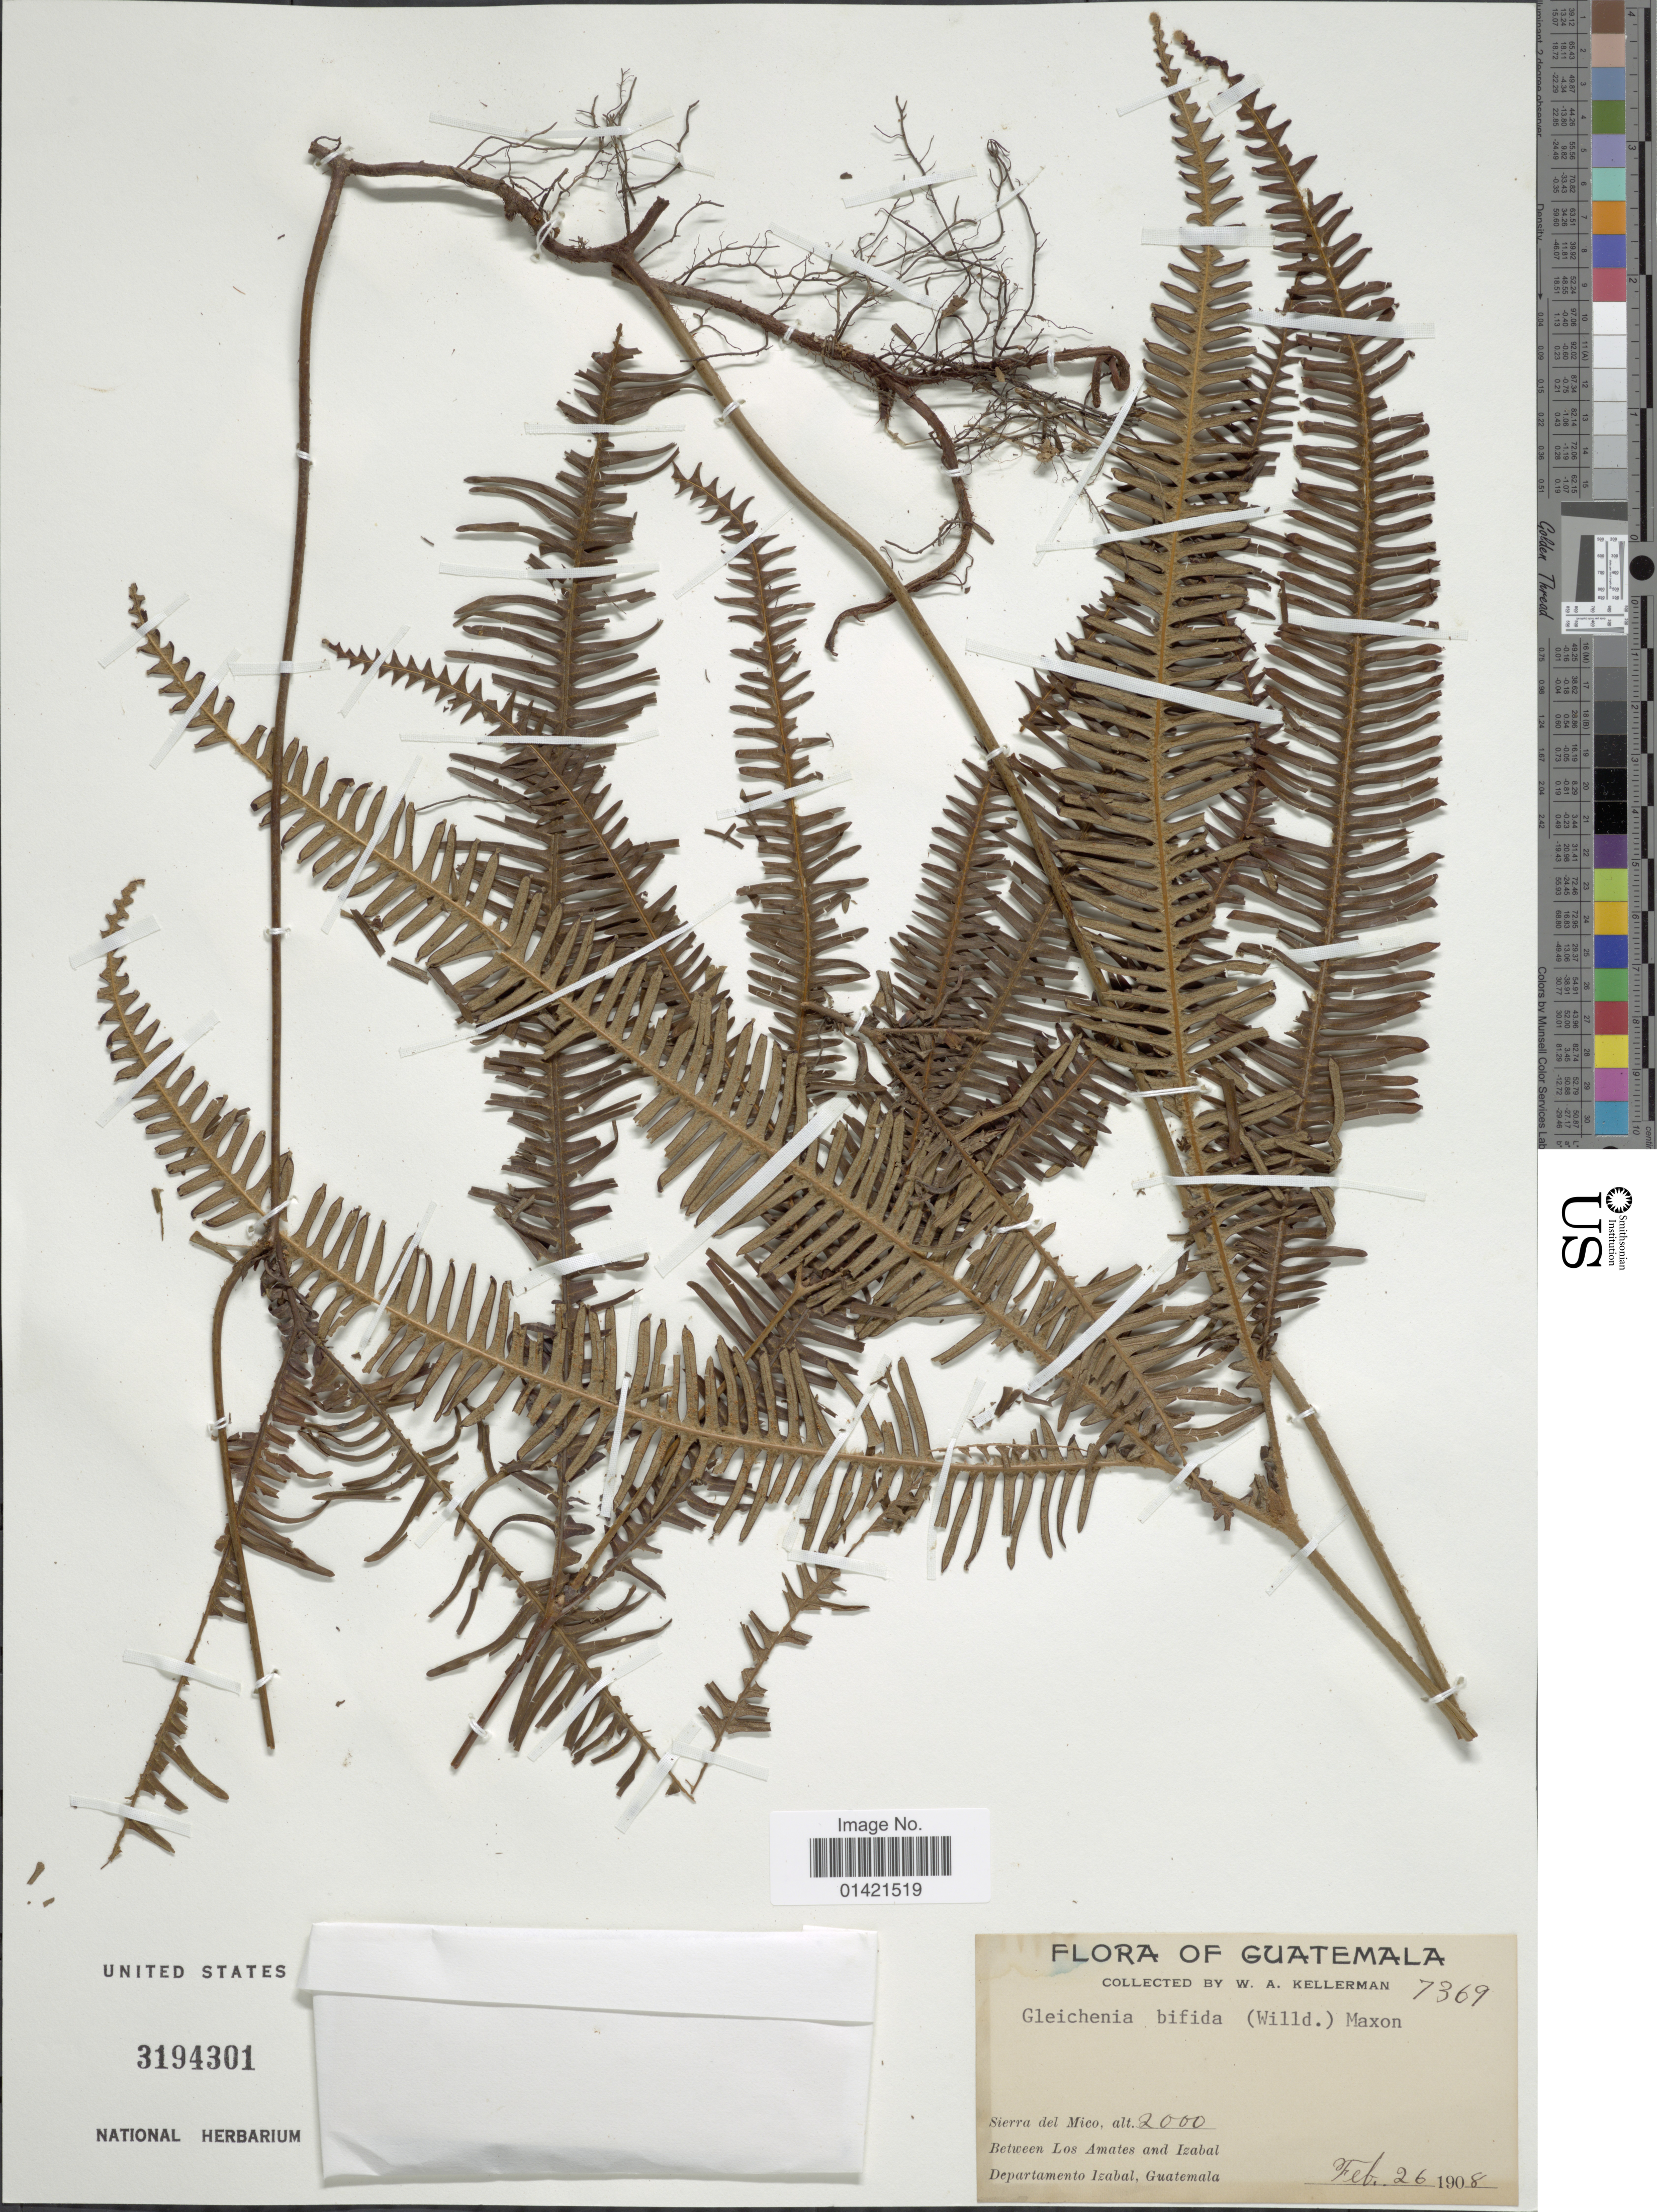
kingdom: Plantae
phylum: Tracheophyta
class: Polypodiopsida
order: Gleicheniales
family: Gleicheniaceae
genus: Sticherus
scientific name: Sticherus bifidus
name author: (Willd.) Ching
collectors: W. Kellerman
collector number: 7369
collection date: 1908-02-26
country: Guatemala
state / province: Izabal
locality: Sierra del Mico. Between Los Amates and Izabal. Departamento Izabal.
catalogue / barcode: US 3194301